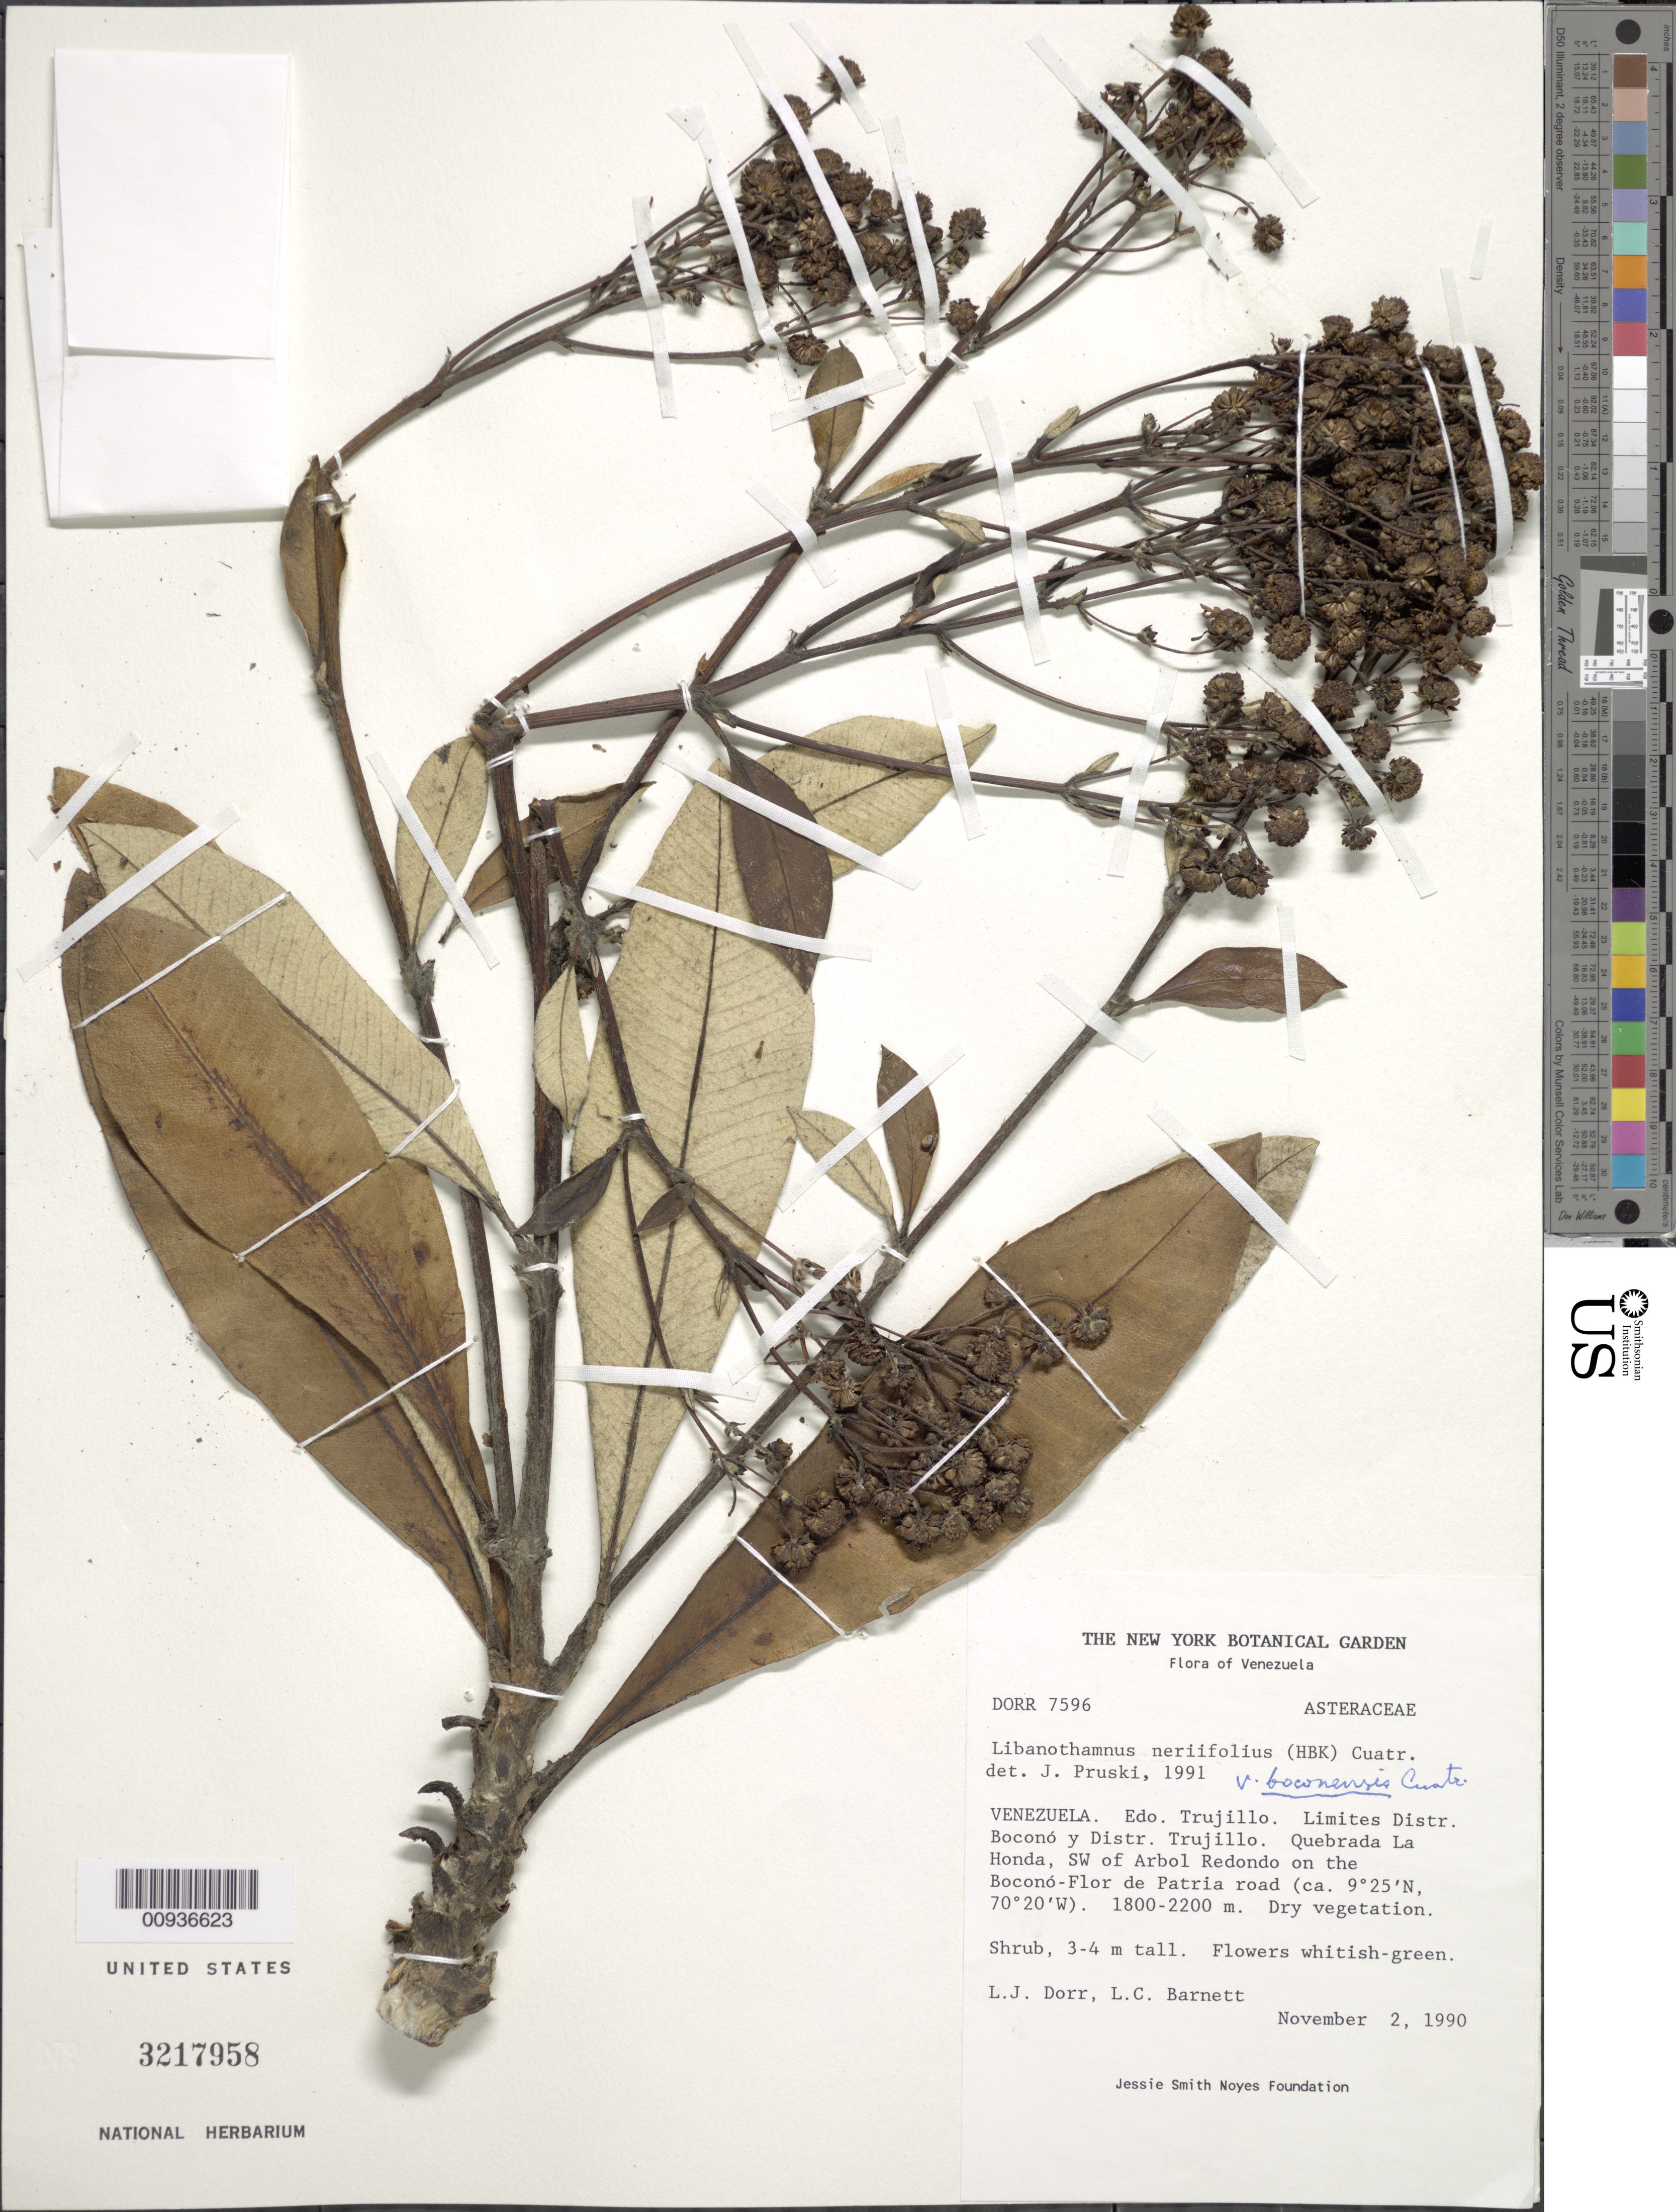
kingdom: Plantae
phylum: Tracheophyta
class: Magnoliopsida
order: Asterales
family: Asteraceae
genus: Libanothamnus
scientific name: Libanothamnus neriifolius var. boconensis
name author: Cuatrec.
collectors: L. J. Dorr & L. C. Barnett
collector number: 7596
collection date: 1990-11-02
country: Venezuela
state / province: Trujillo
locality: Límites Distr. Boconó y Distr. Trujillo. Quebrada La Honda, SW of Arbol Redondo on the Boconó-Flor de Patria road.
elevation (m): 1800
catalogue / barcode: US 3217958